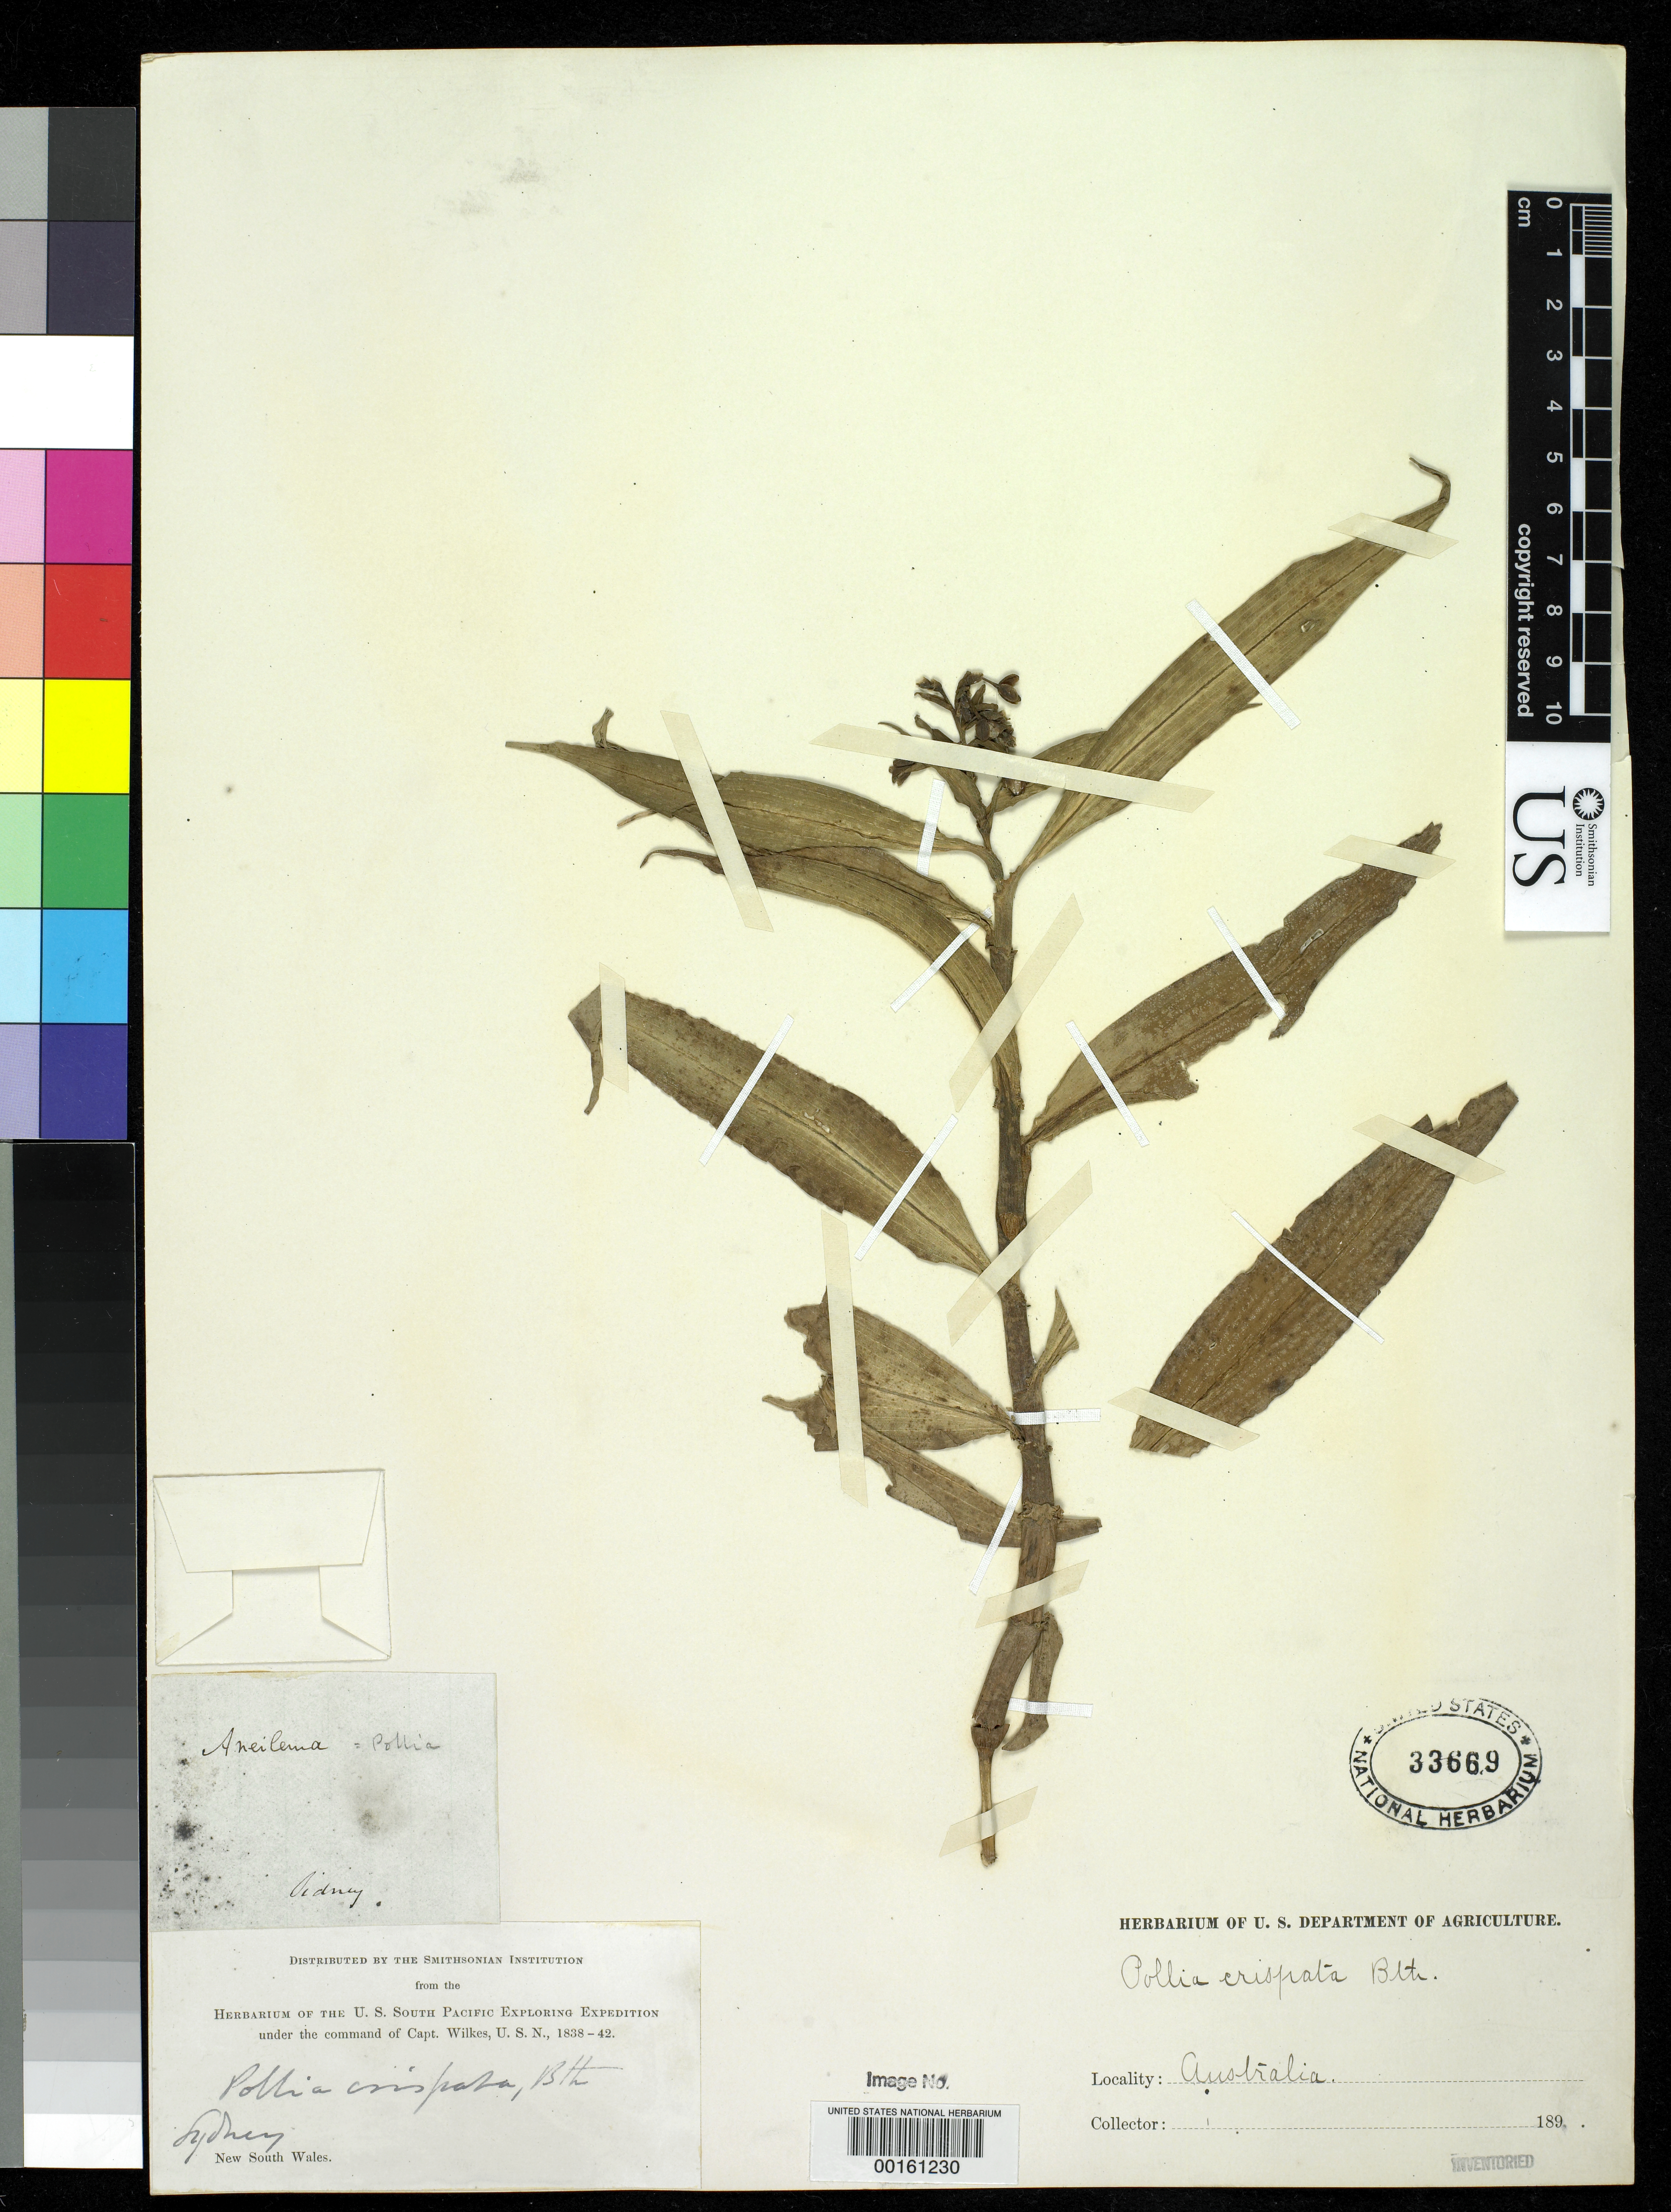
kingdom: Plantae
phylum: Tracheophyta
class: Liliopsida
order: Commelinales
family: Commelinaceae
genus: Pollia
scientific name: Pollia crispata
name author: Benth.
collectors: Wilkes Explor. Exped.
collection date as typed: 1838 to -- --- 1842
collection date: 1838/1842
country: Australia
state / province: New South Wales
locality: Sydney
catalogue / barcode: US 33669